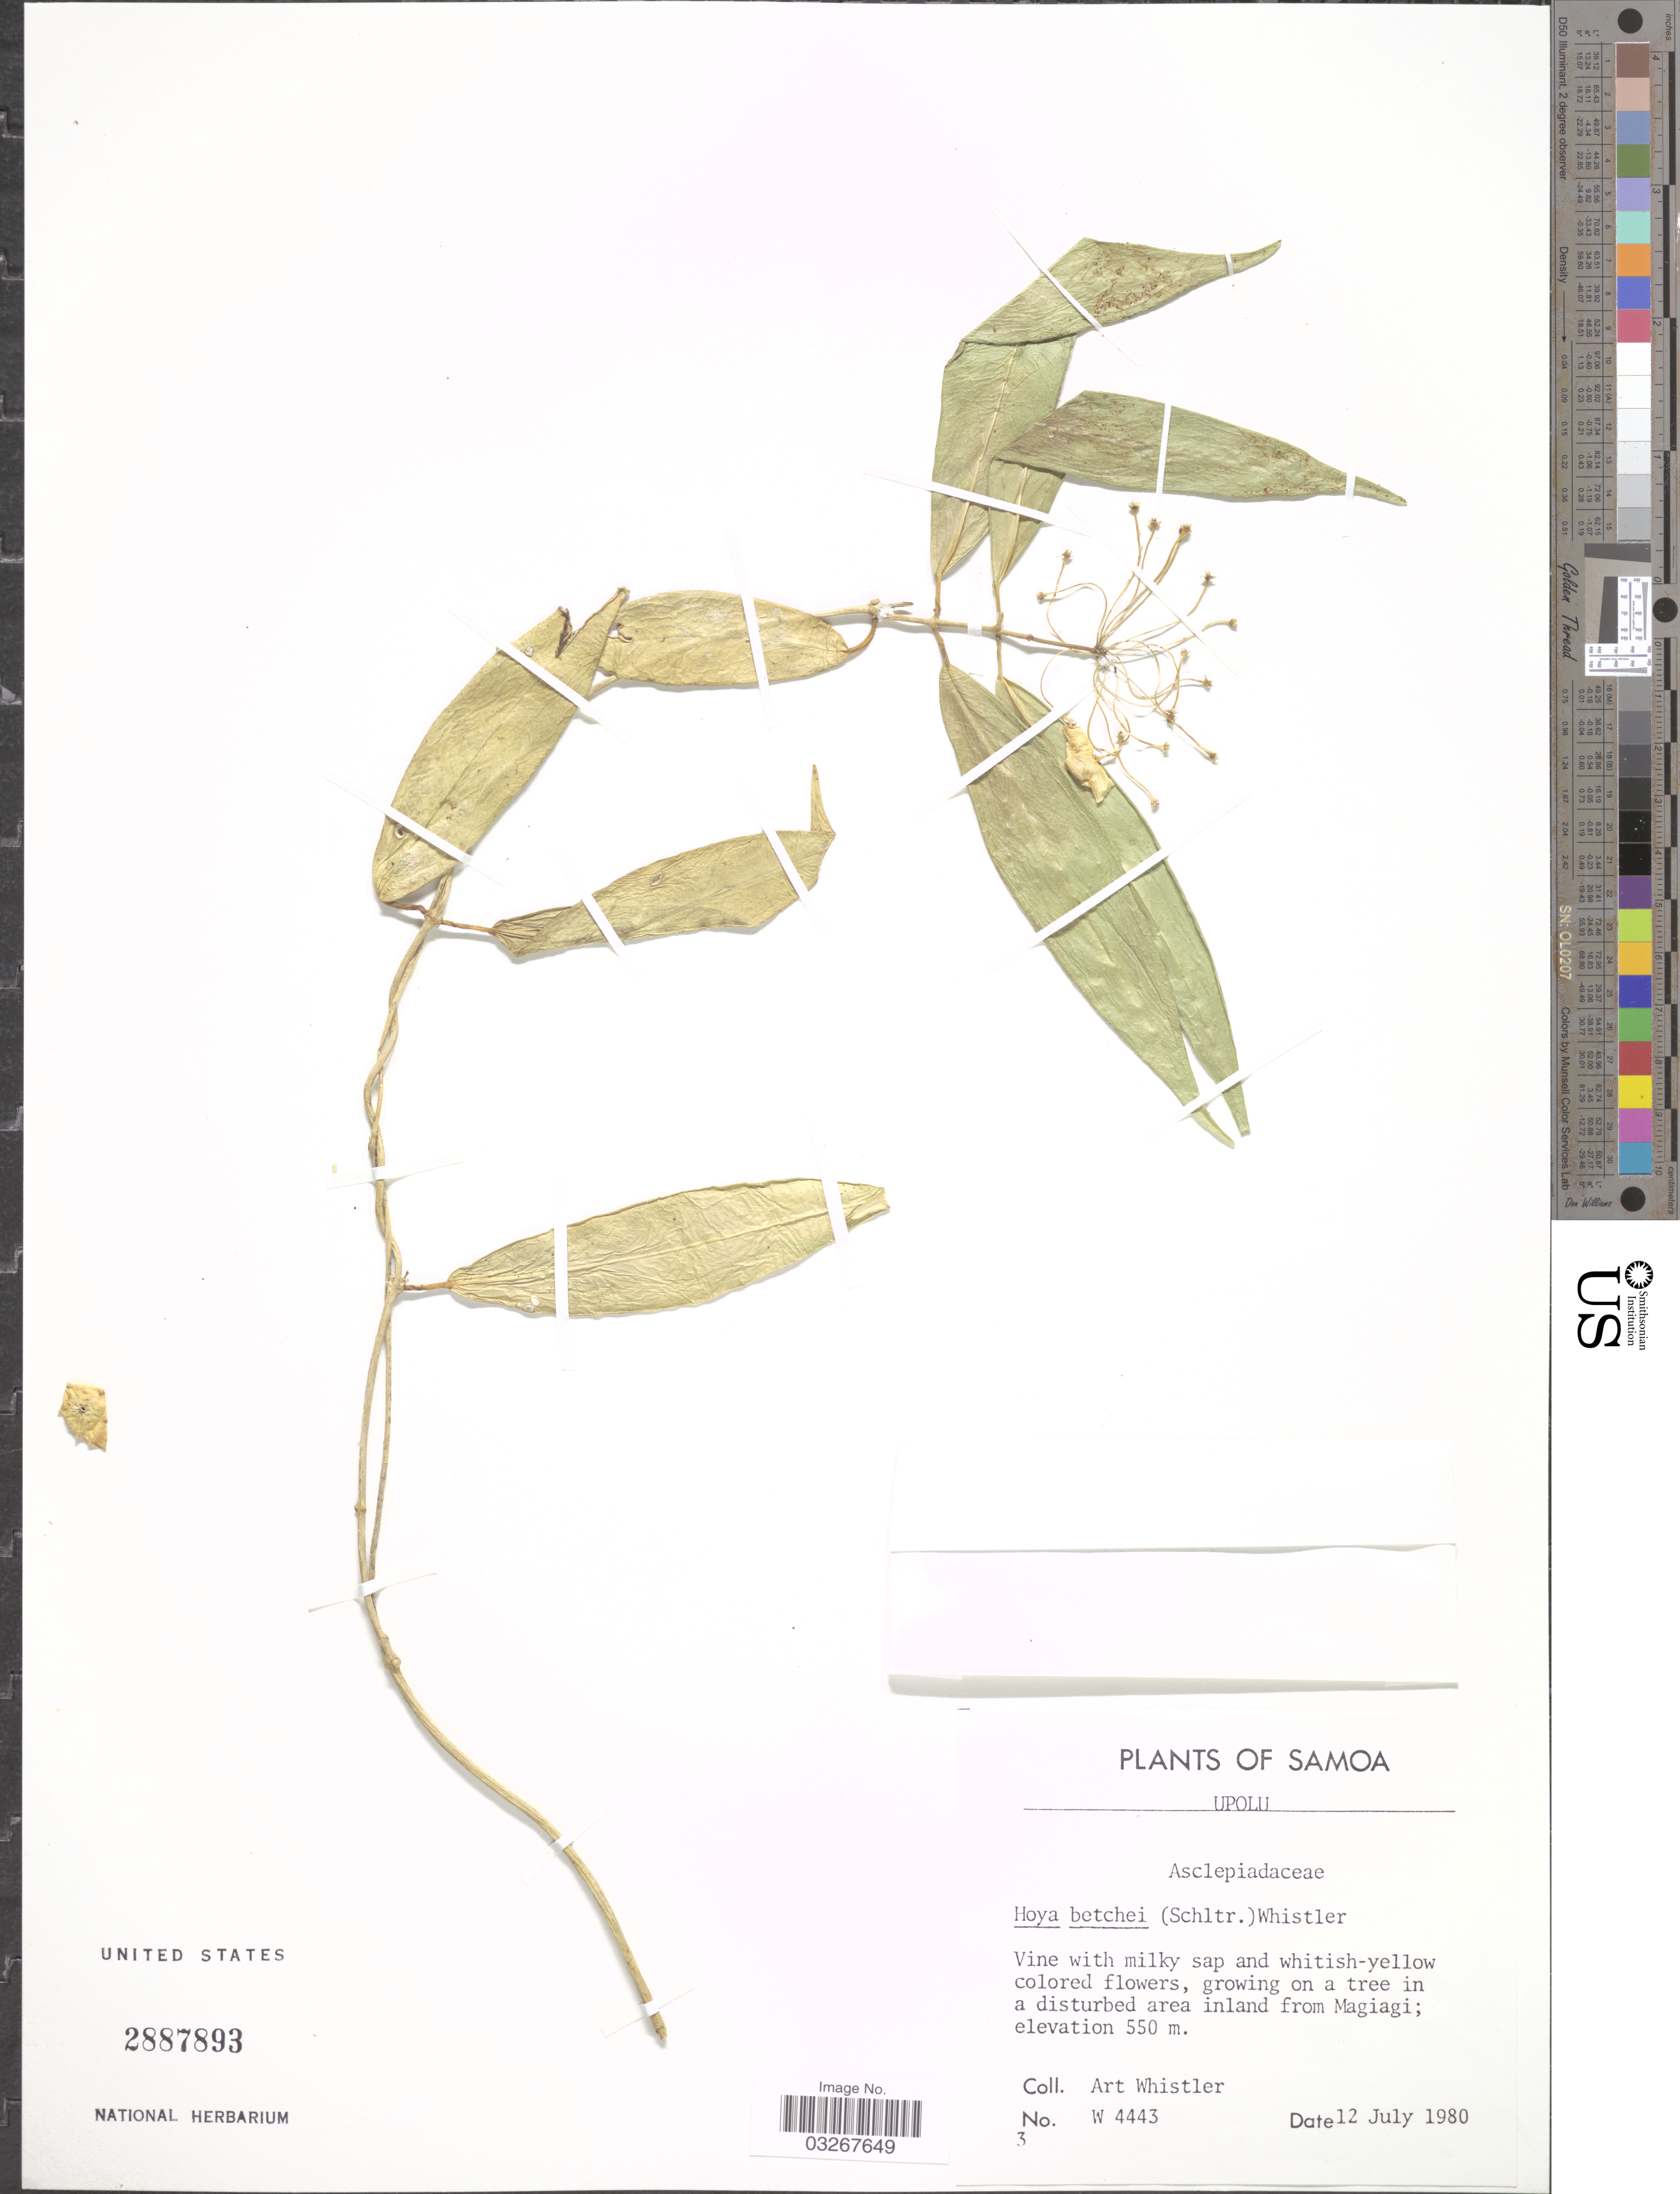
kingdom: Plantae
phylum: Tracheophyta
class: Magnoliopsida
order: Gentianales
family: Apocynaceae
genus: Hoya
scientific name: Hoya betchei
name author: Whistler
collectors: A. Whistler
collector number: W4443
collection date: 1980-07-12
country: Samoa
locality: Samoa, Upolu, growing on a tree in a disturbed area inland from Magiagi.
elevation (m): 550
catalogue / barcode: US 2887893